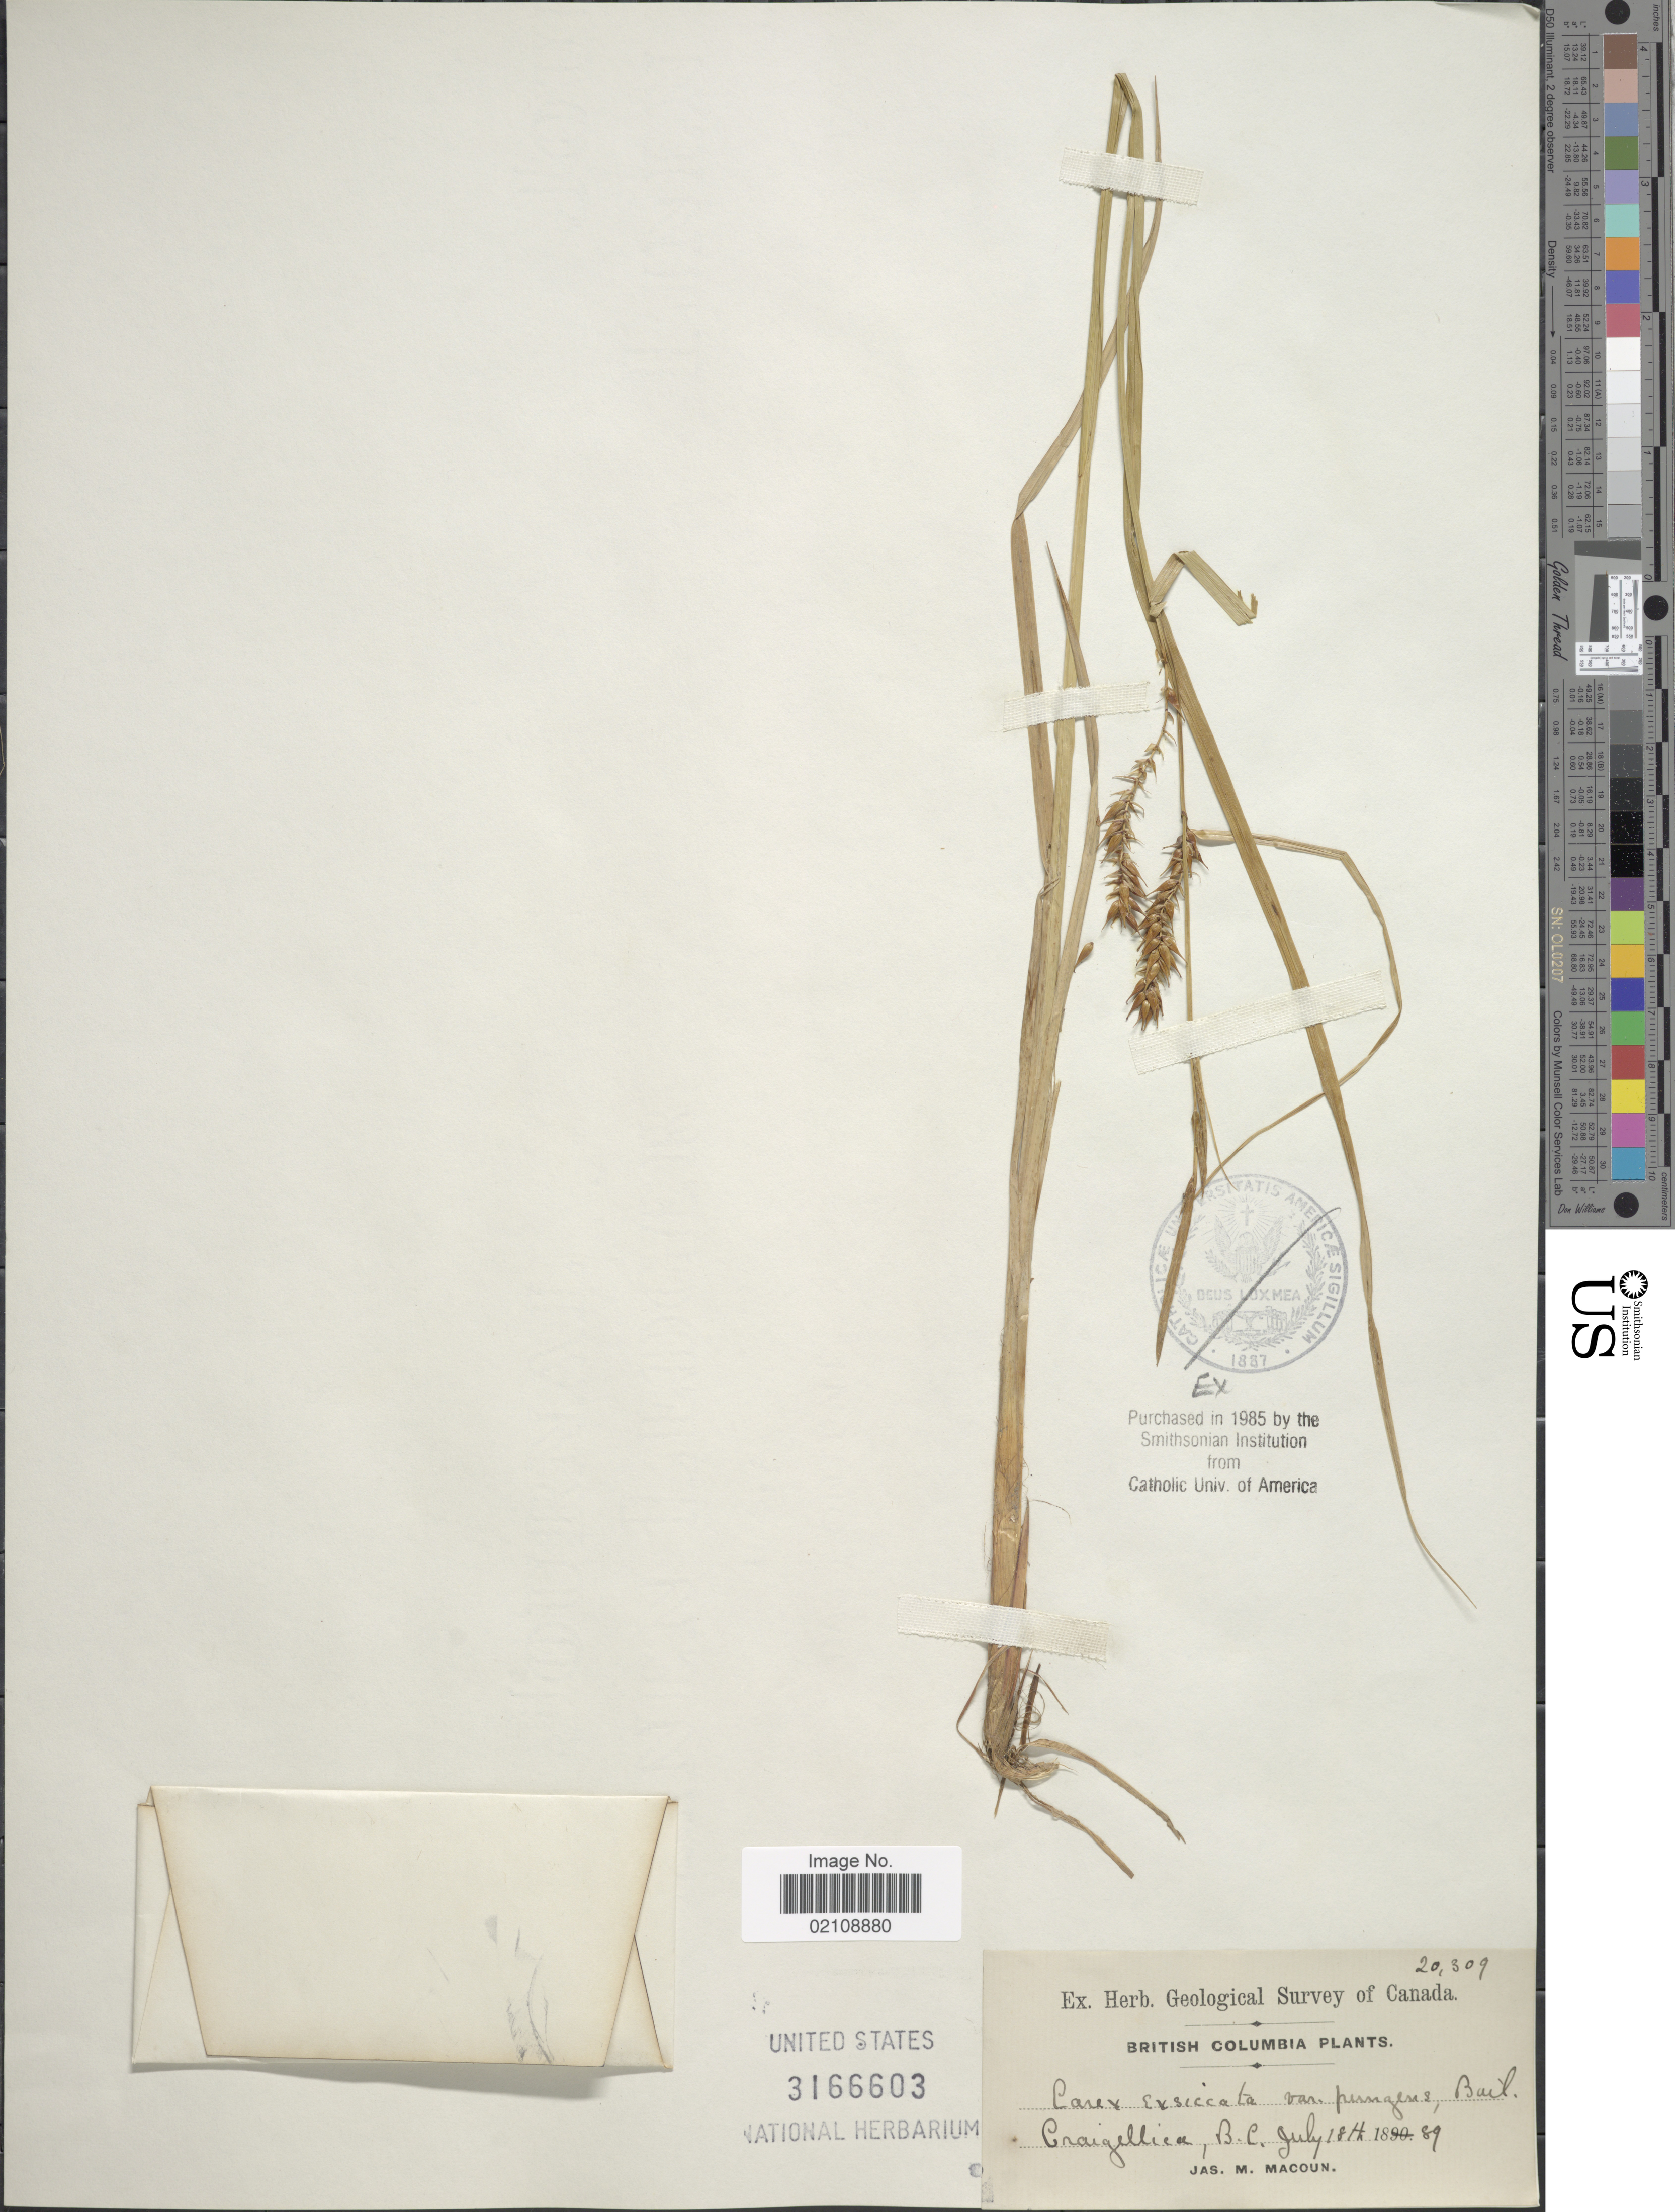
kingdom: Plantae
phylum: Tracheophyta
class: Liliopsida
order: Poales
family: Cyperaceae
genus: Carex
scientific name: Carex exsiccata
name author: L.H. Bailey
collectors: J. M. Macoun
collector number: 20309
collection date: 1889-07-18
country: Canada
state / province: British Columbia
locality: Craigellica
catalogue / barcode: US 3166603